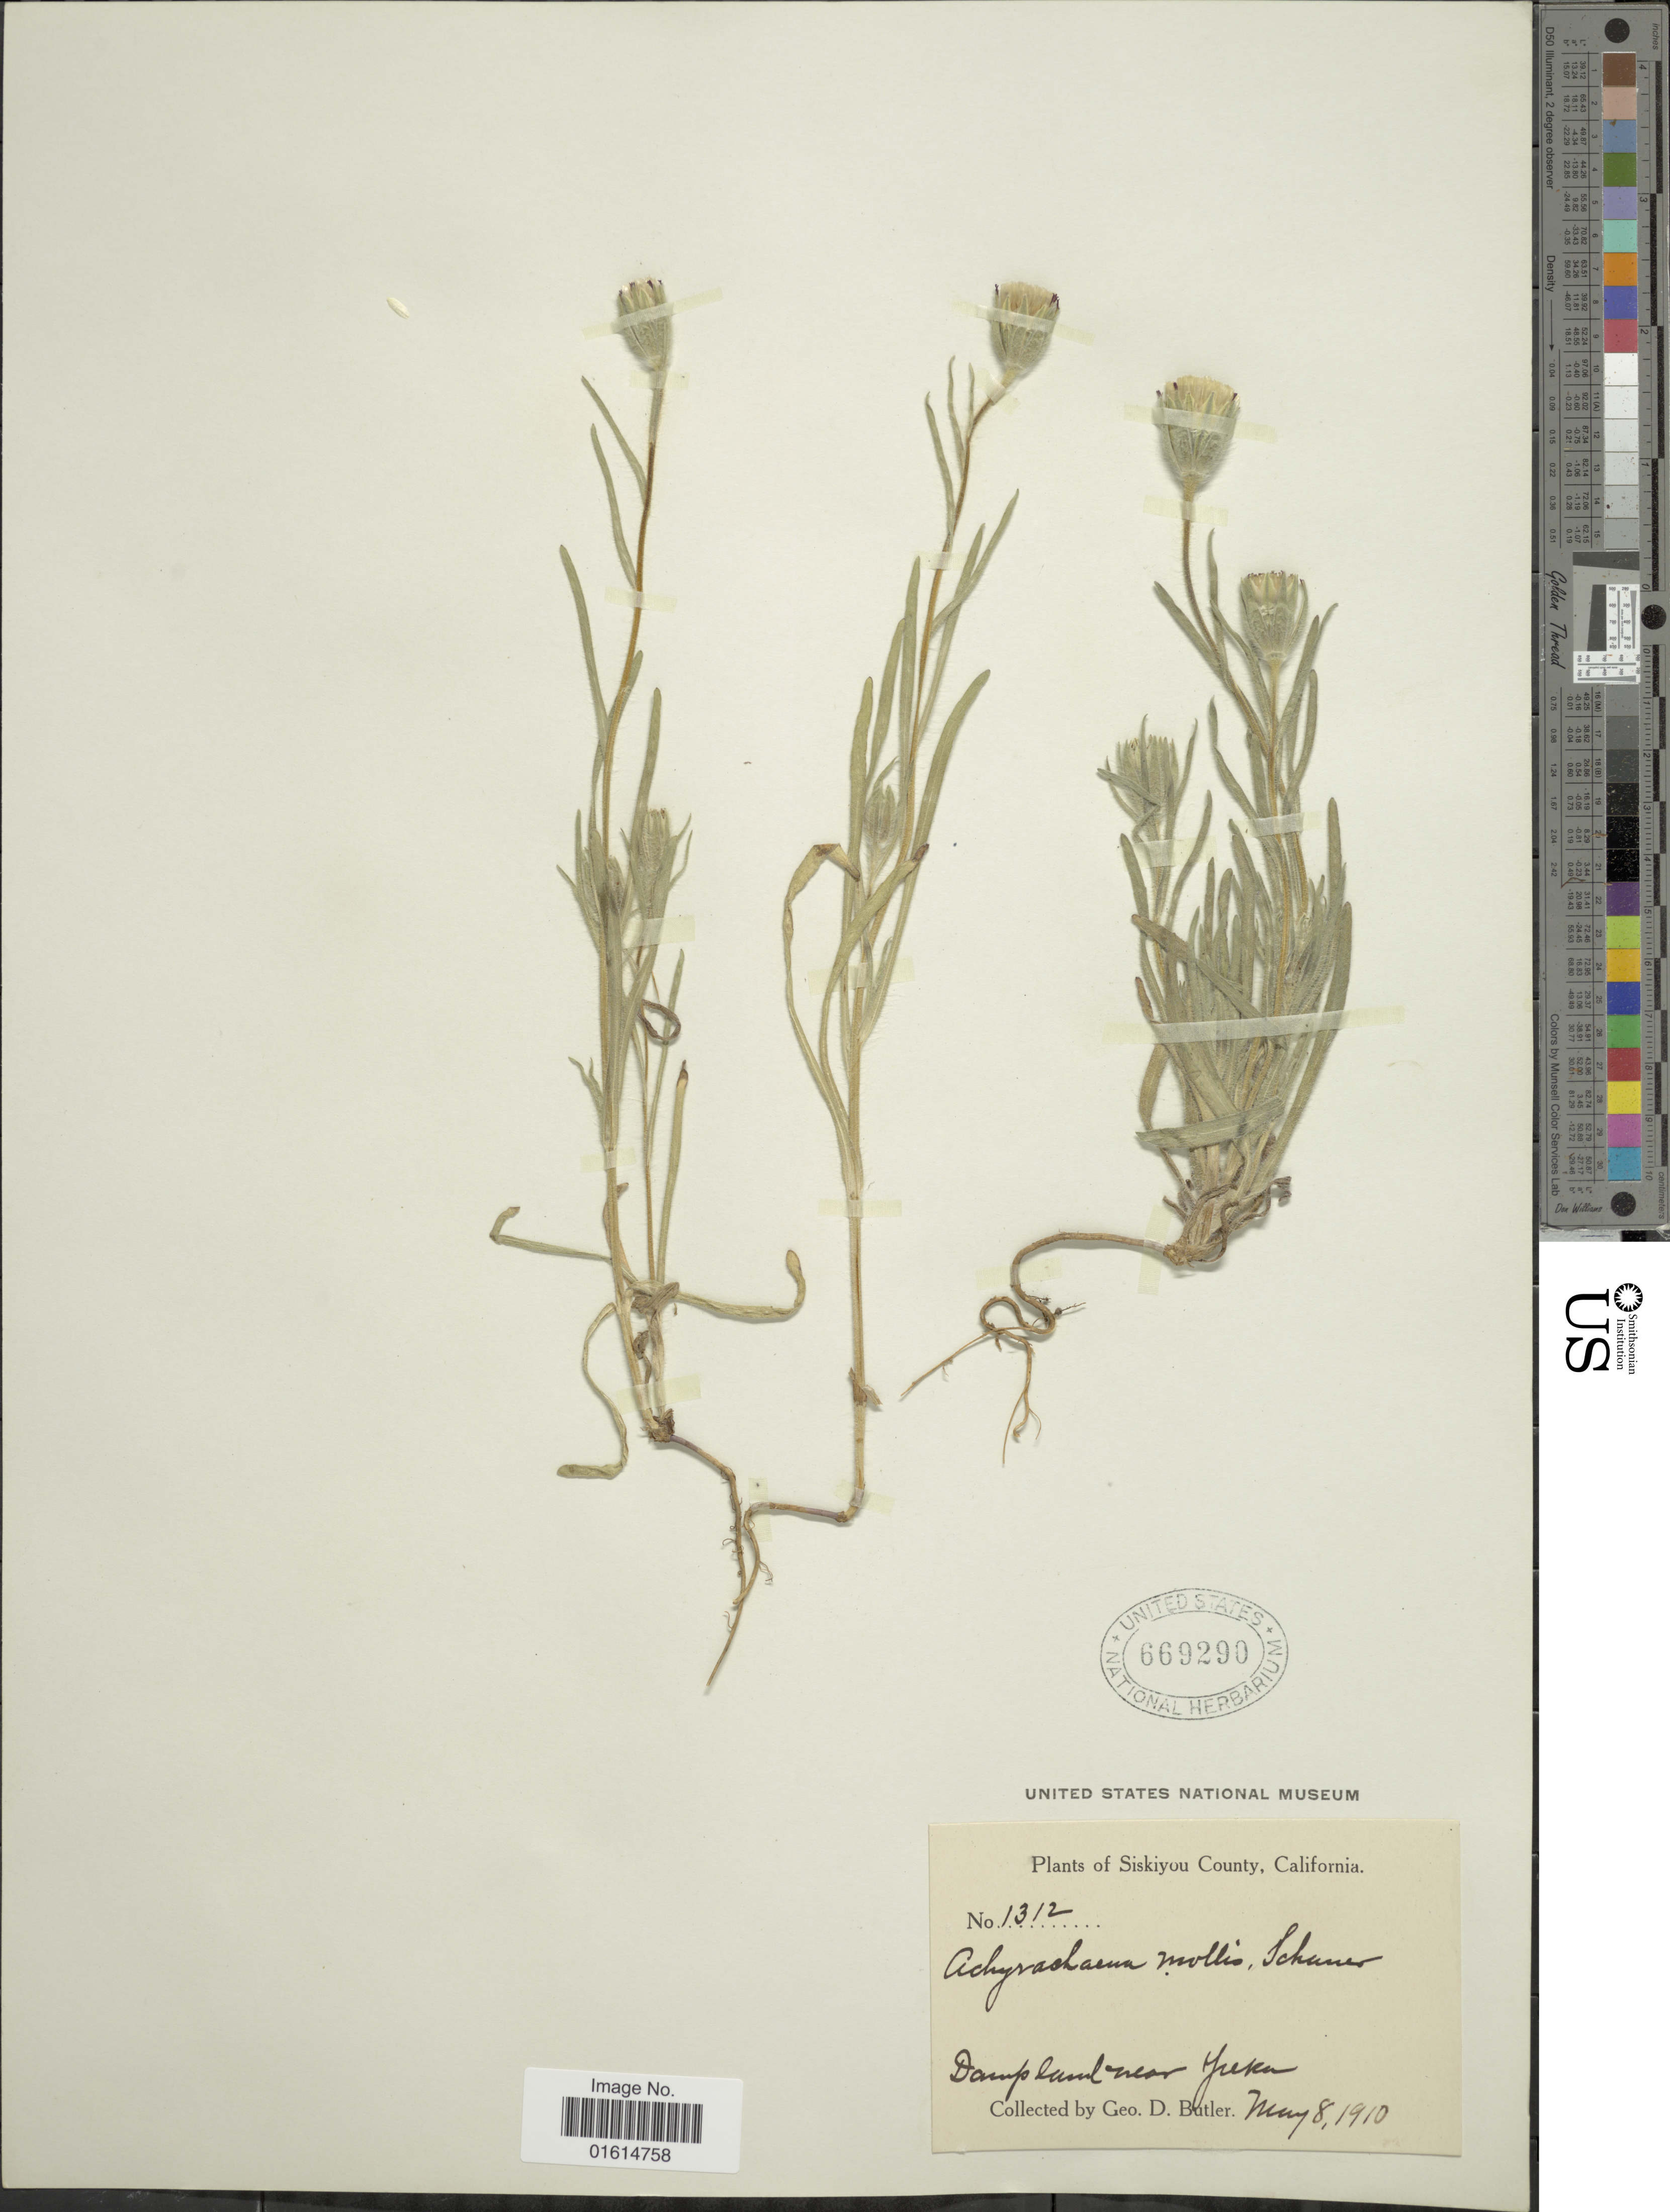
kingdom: Plantae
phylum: Tracheophyta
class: Magnoliopsida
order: Asterales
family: Asteraceae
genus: Achyrachaena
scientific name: Achyrachaena mollis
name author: Schauer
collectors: G. D. Butler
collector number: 1312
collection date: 1910-05-08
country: United States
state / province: California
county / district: Siskiyou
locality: Siskiyou County, near Yreka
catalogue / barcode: US 669290